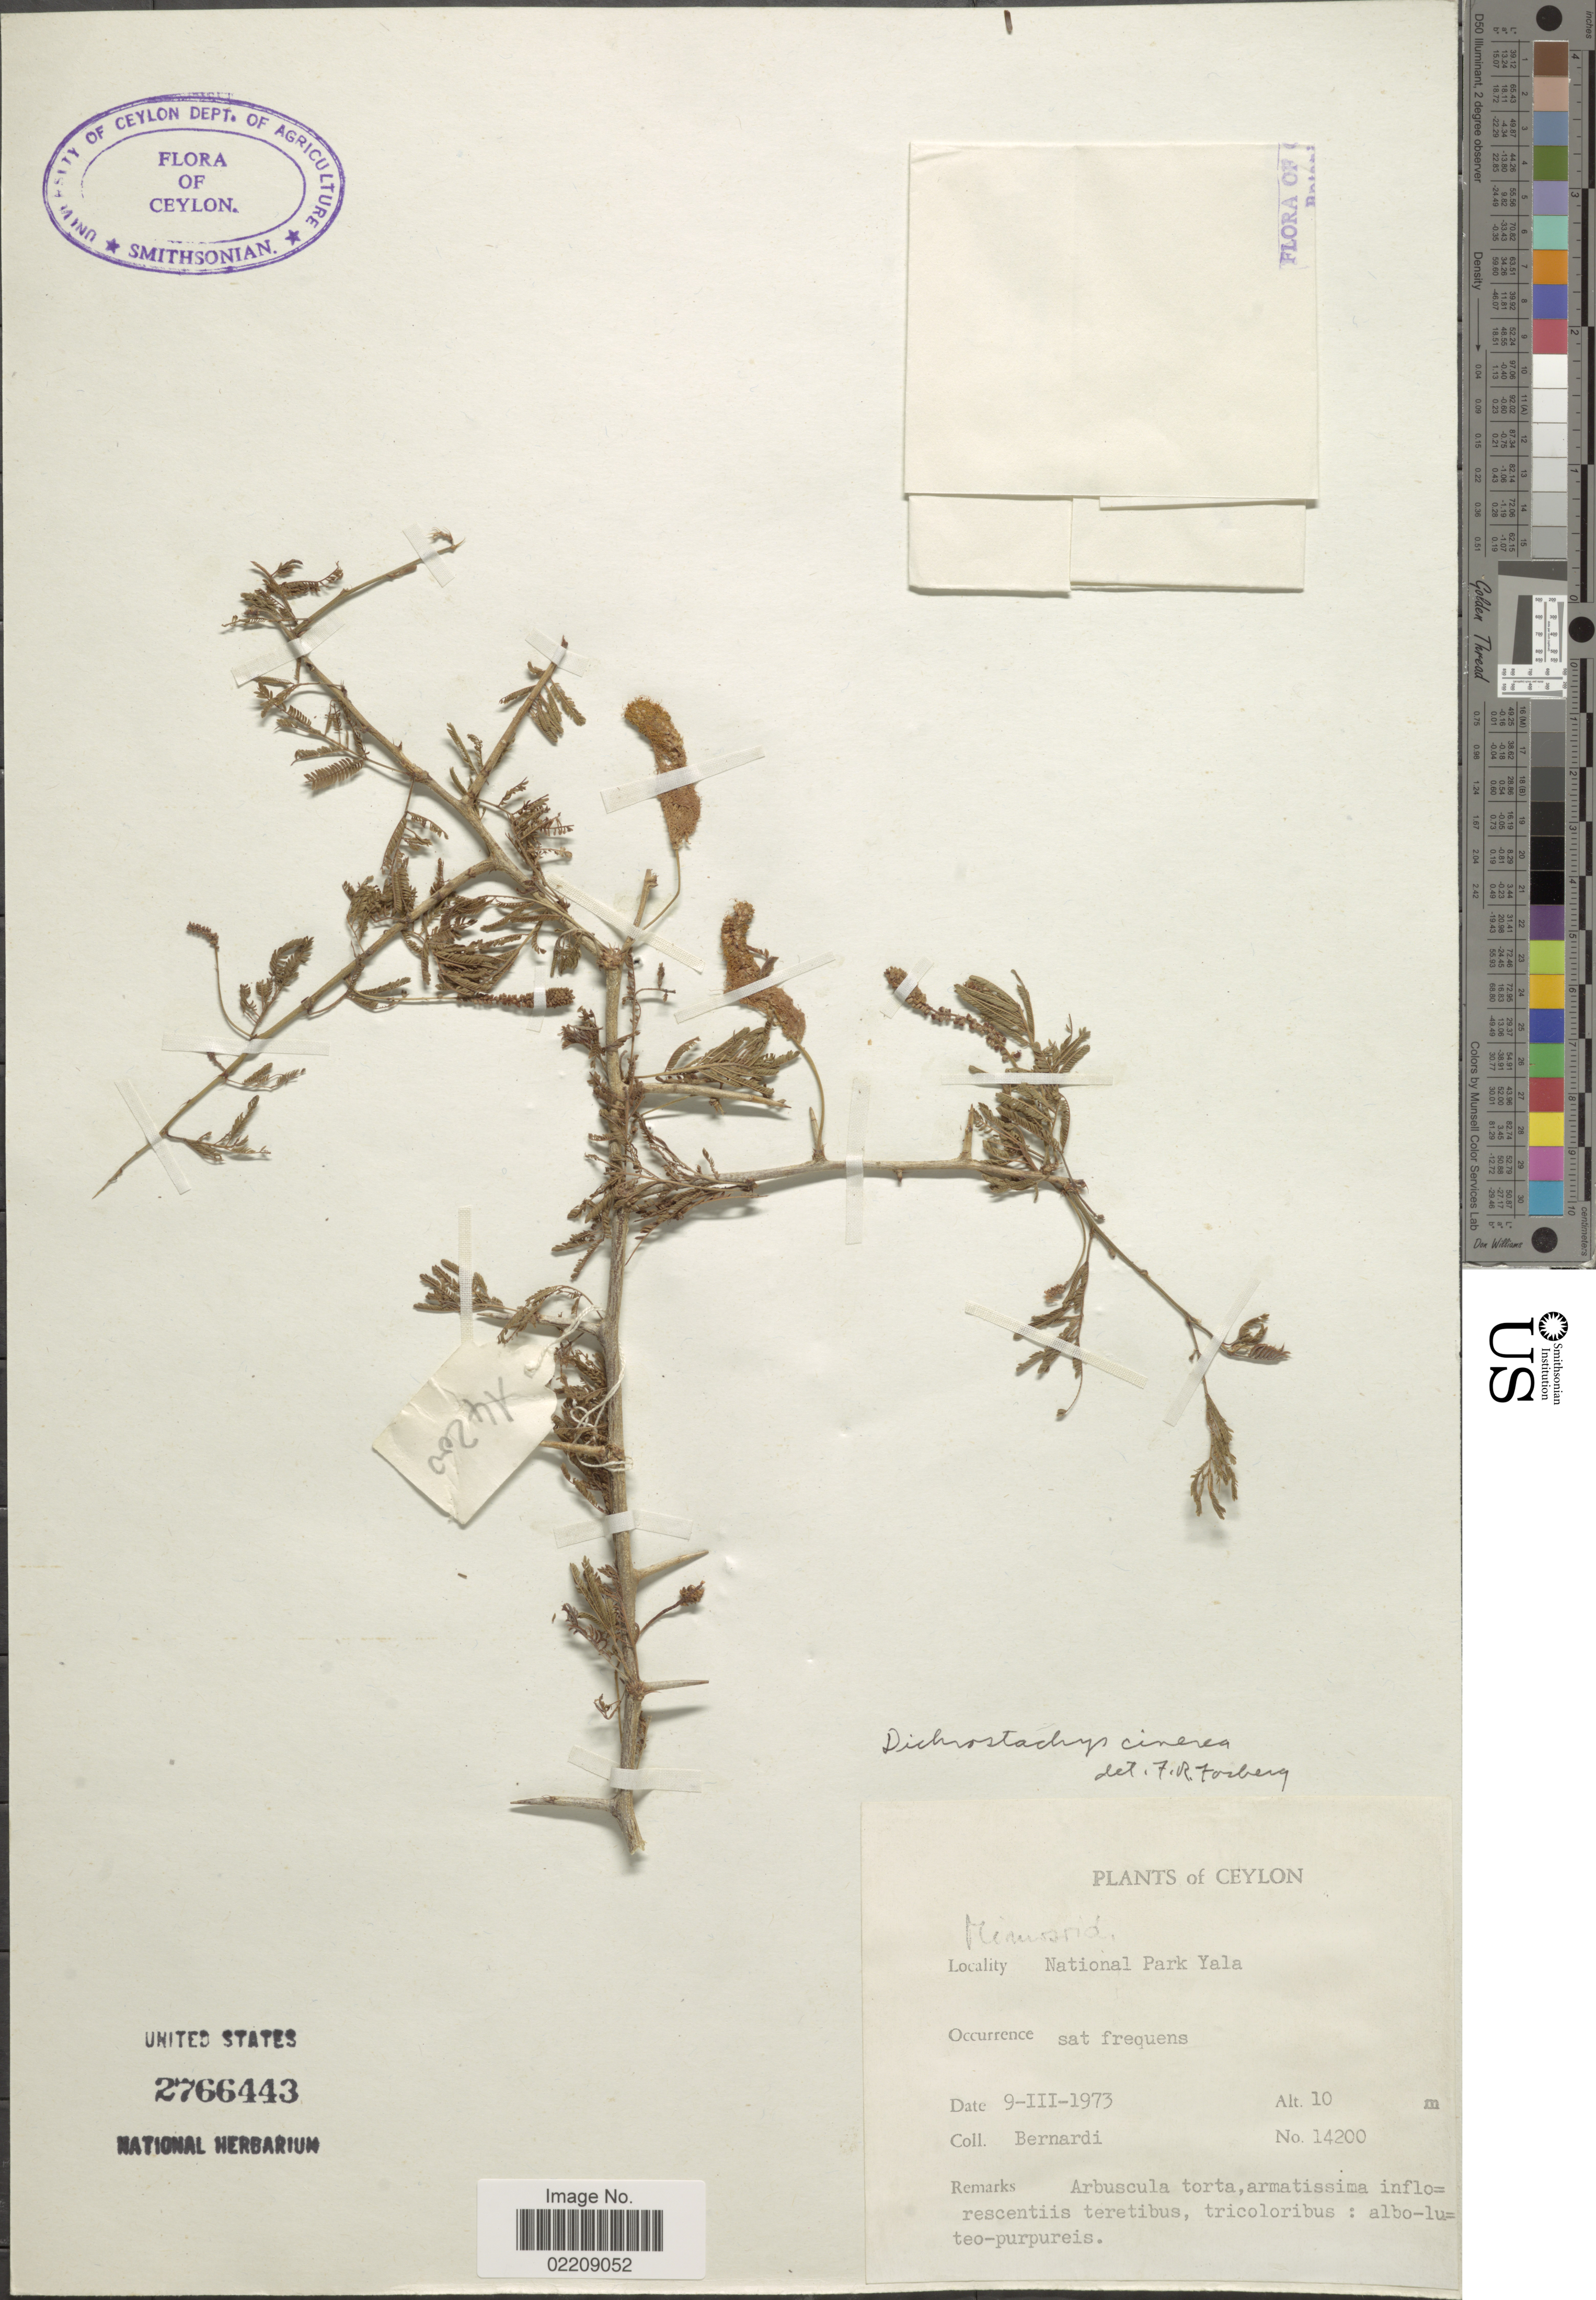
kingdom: Plantae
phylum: Tracheophyta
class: Magnoliopsida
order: Fabales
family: Fabaceae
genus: Dichrostachys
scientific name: Dichrostachys cinerea R. Vig., nom. illeg.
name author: R. Vig.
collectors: Bernardi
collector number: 14200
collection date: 1973-03-09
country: Sri Lanka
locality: Ceylon, National Park Yala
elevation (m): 10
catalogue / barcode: US 2766443